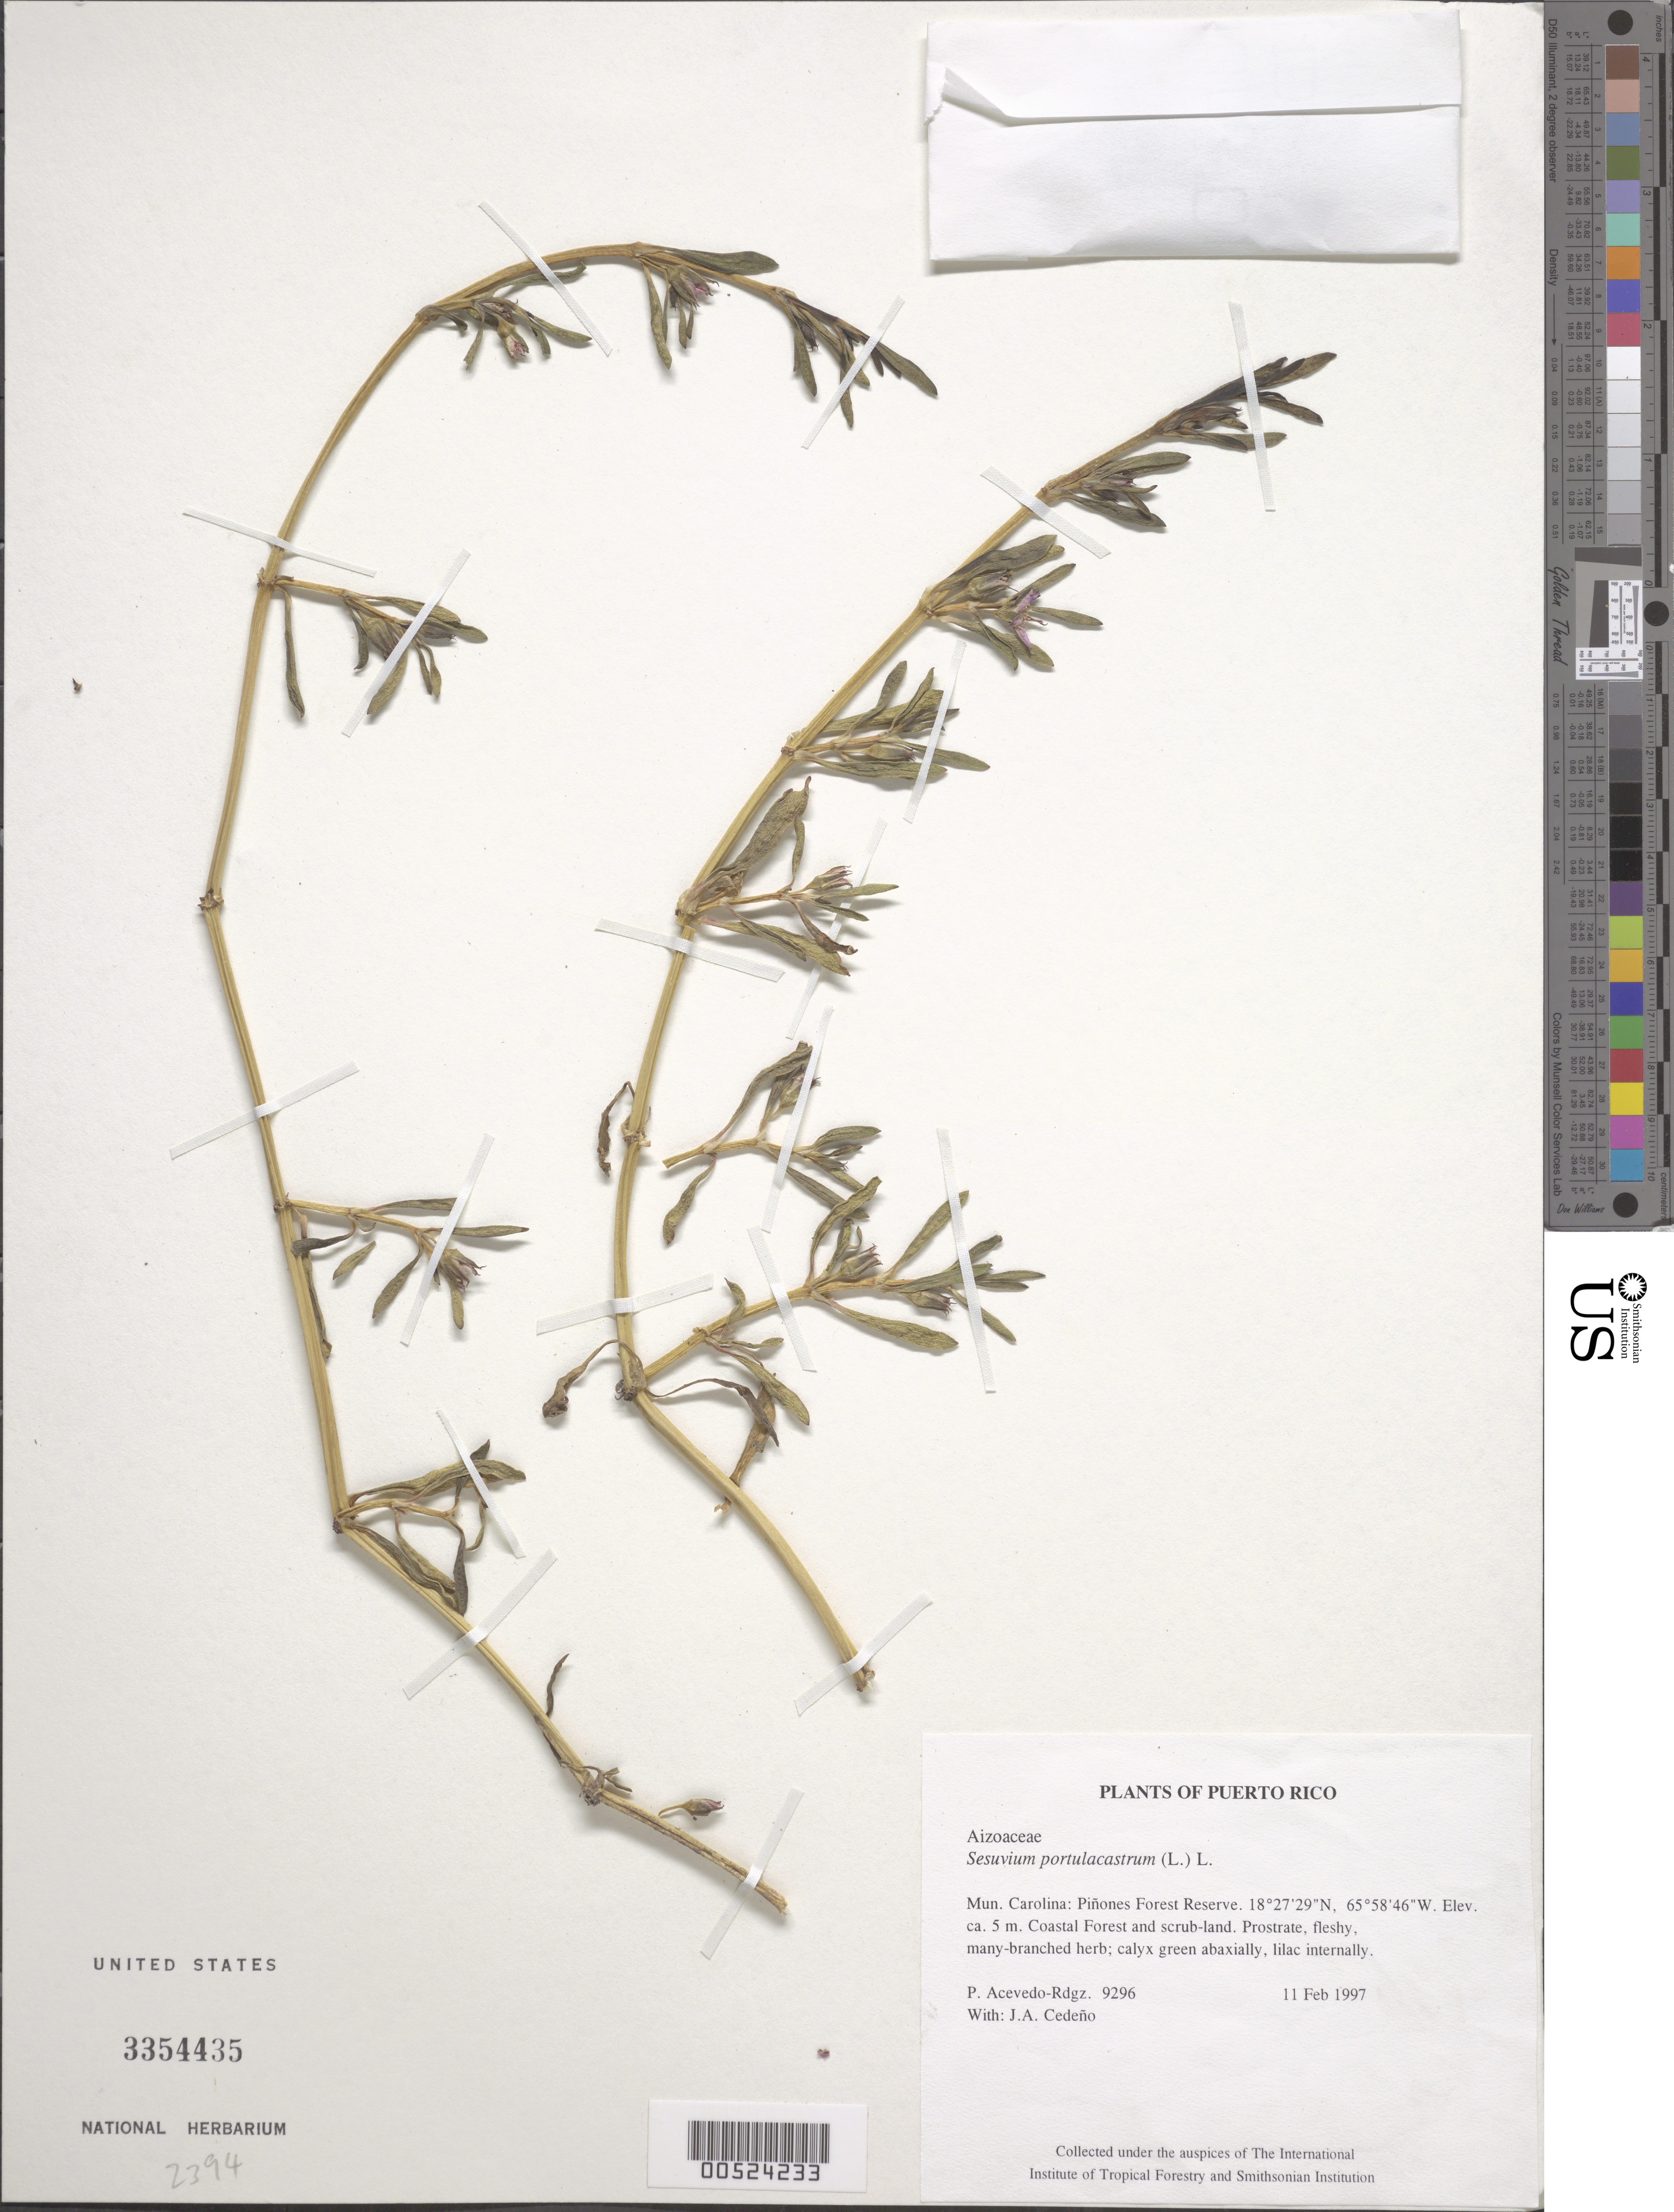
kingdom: Plantae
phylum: Tracheophyta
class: Magnoliopsida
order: Caryophyllales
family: Aizoaceae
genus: Sesuvium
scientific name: Sesuvium portulacastrum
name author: (L.) L.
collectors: P. Acevedo-Rodr. & J. A. Cedeño M.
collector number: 9296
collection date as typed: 11 Feb 1997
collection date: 1997-02-11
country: Puerto Rico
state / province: Carolina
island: Puerto Rico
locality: Carolina; Piñones Forest Reserve.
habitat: Coastal Forest and scrub-land.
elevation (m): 5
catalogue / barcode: US 3354435